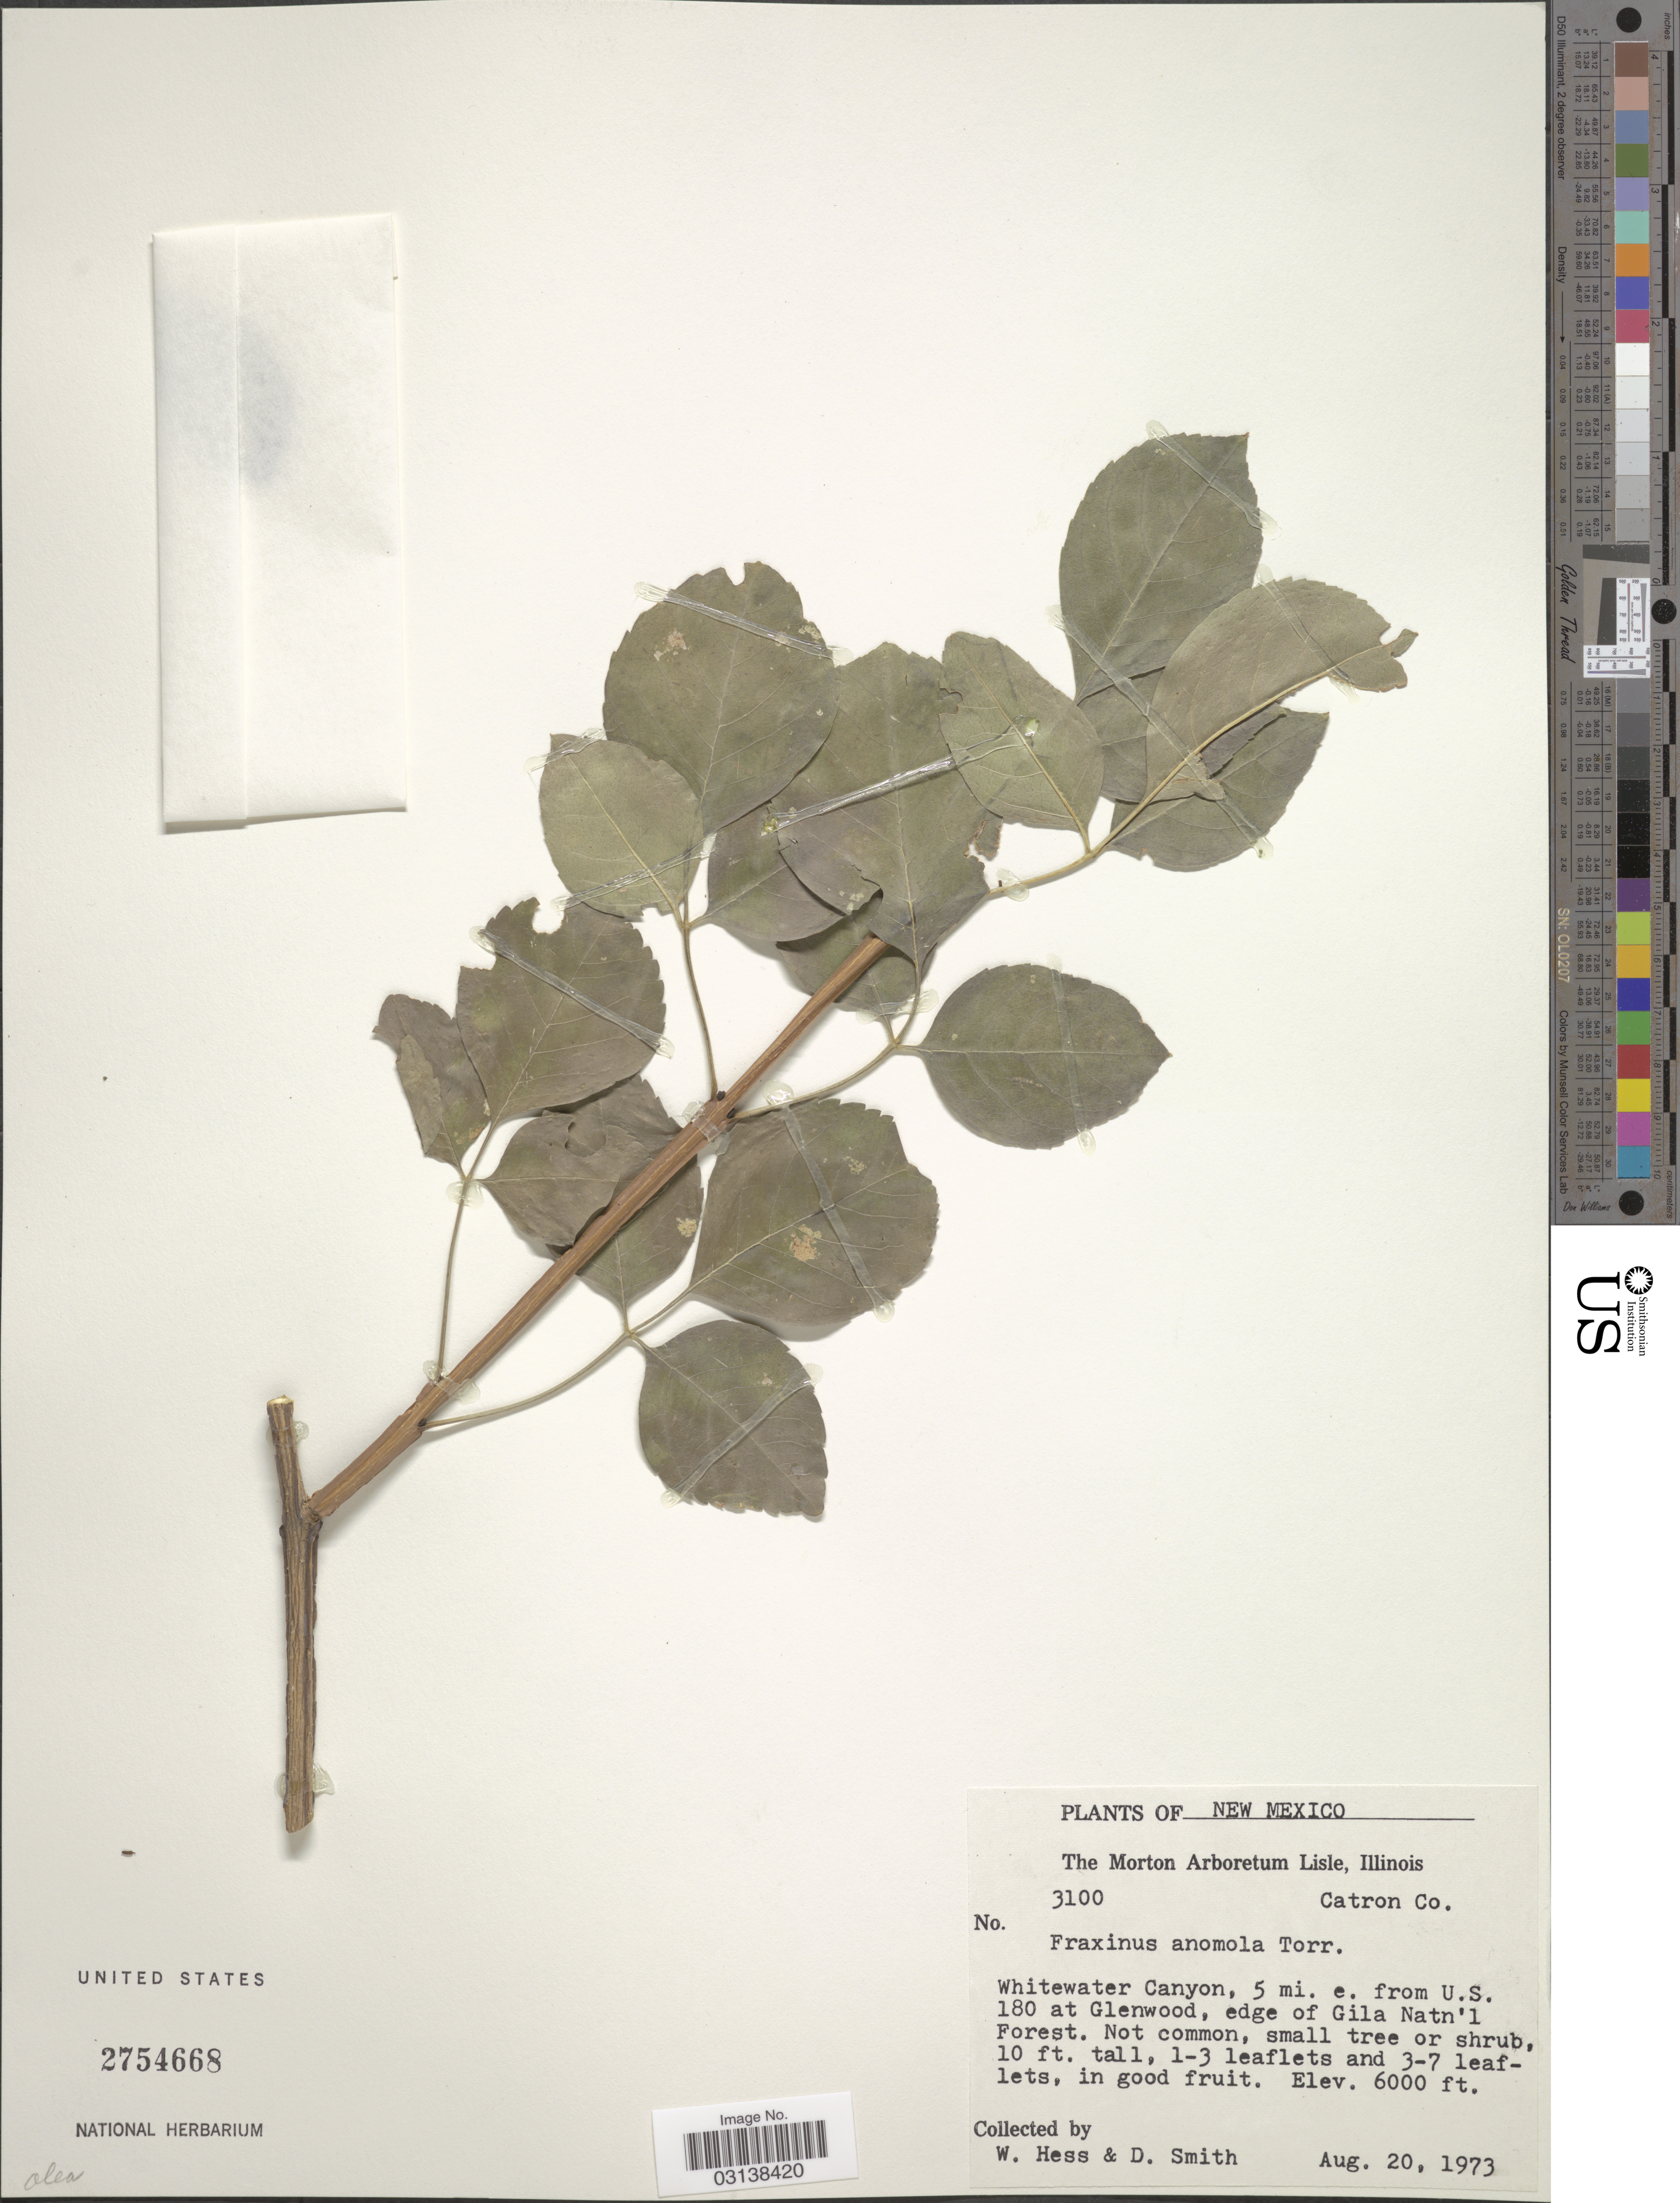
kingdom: Plantae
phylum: Tracheophyta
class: Magnoliopsida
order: Lamiales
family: Oleaceae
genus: Fraxinus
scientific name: Fraxinus anomala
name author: Torr. ex S. Watson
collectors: W. Hess & D. Smith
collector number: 3100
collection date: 1973-08-20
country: United States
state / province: New Mexico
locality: Catron Co., Whitewater Canyon, 5 mi. e. from U.S. 180 at Glenwood, edge of Gila Natn'l Forest.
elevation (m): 1829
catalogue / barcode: US 2754668